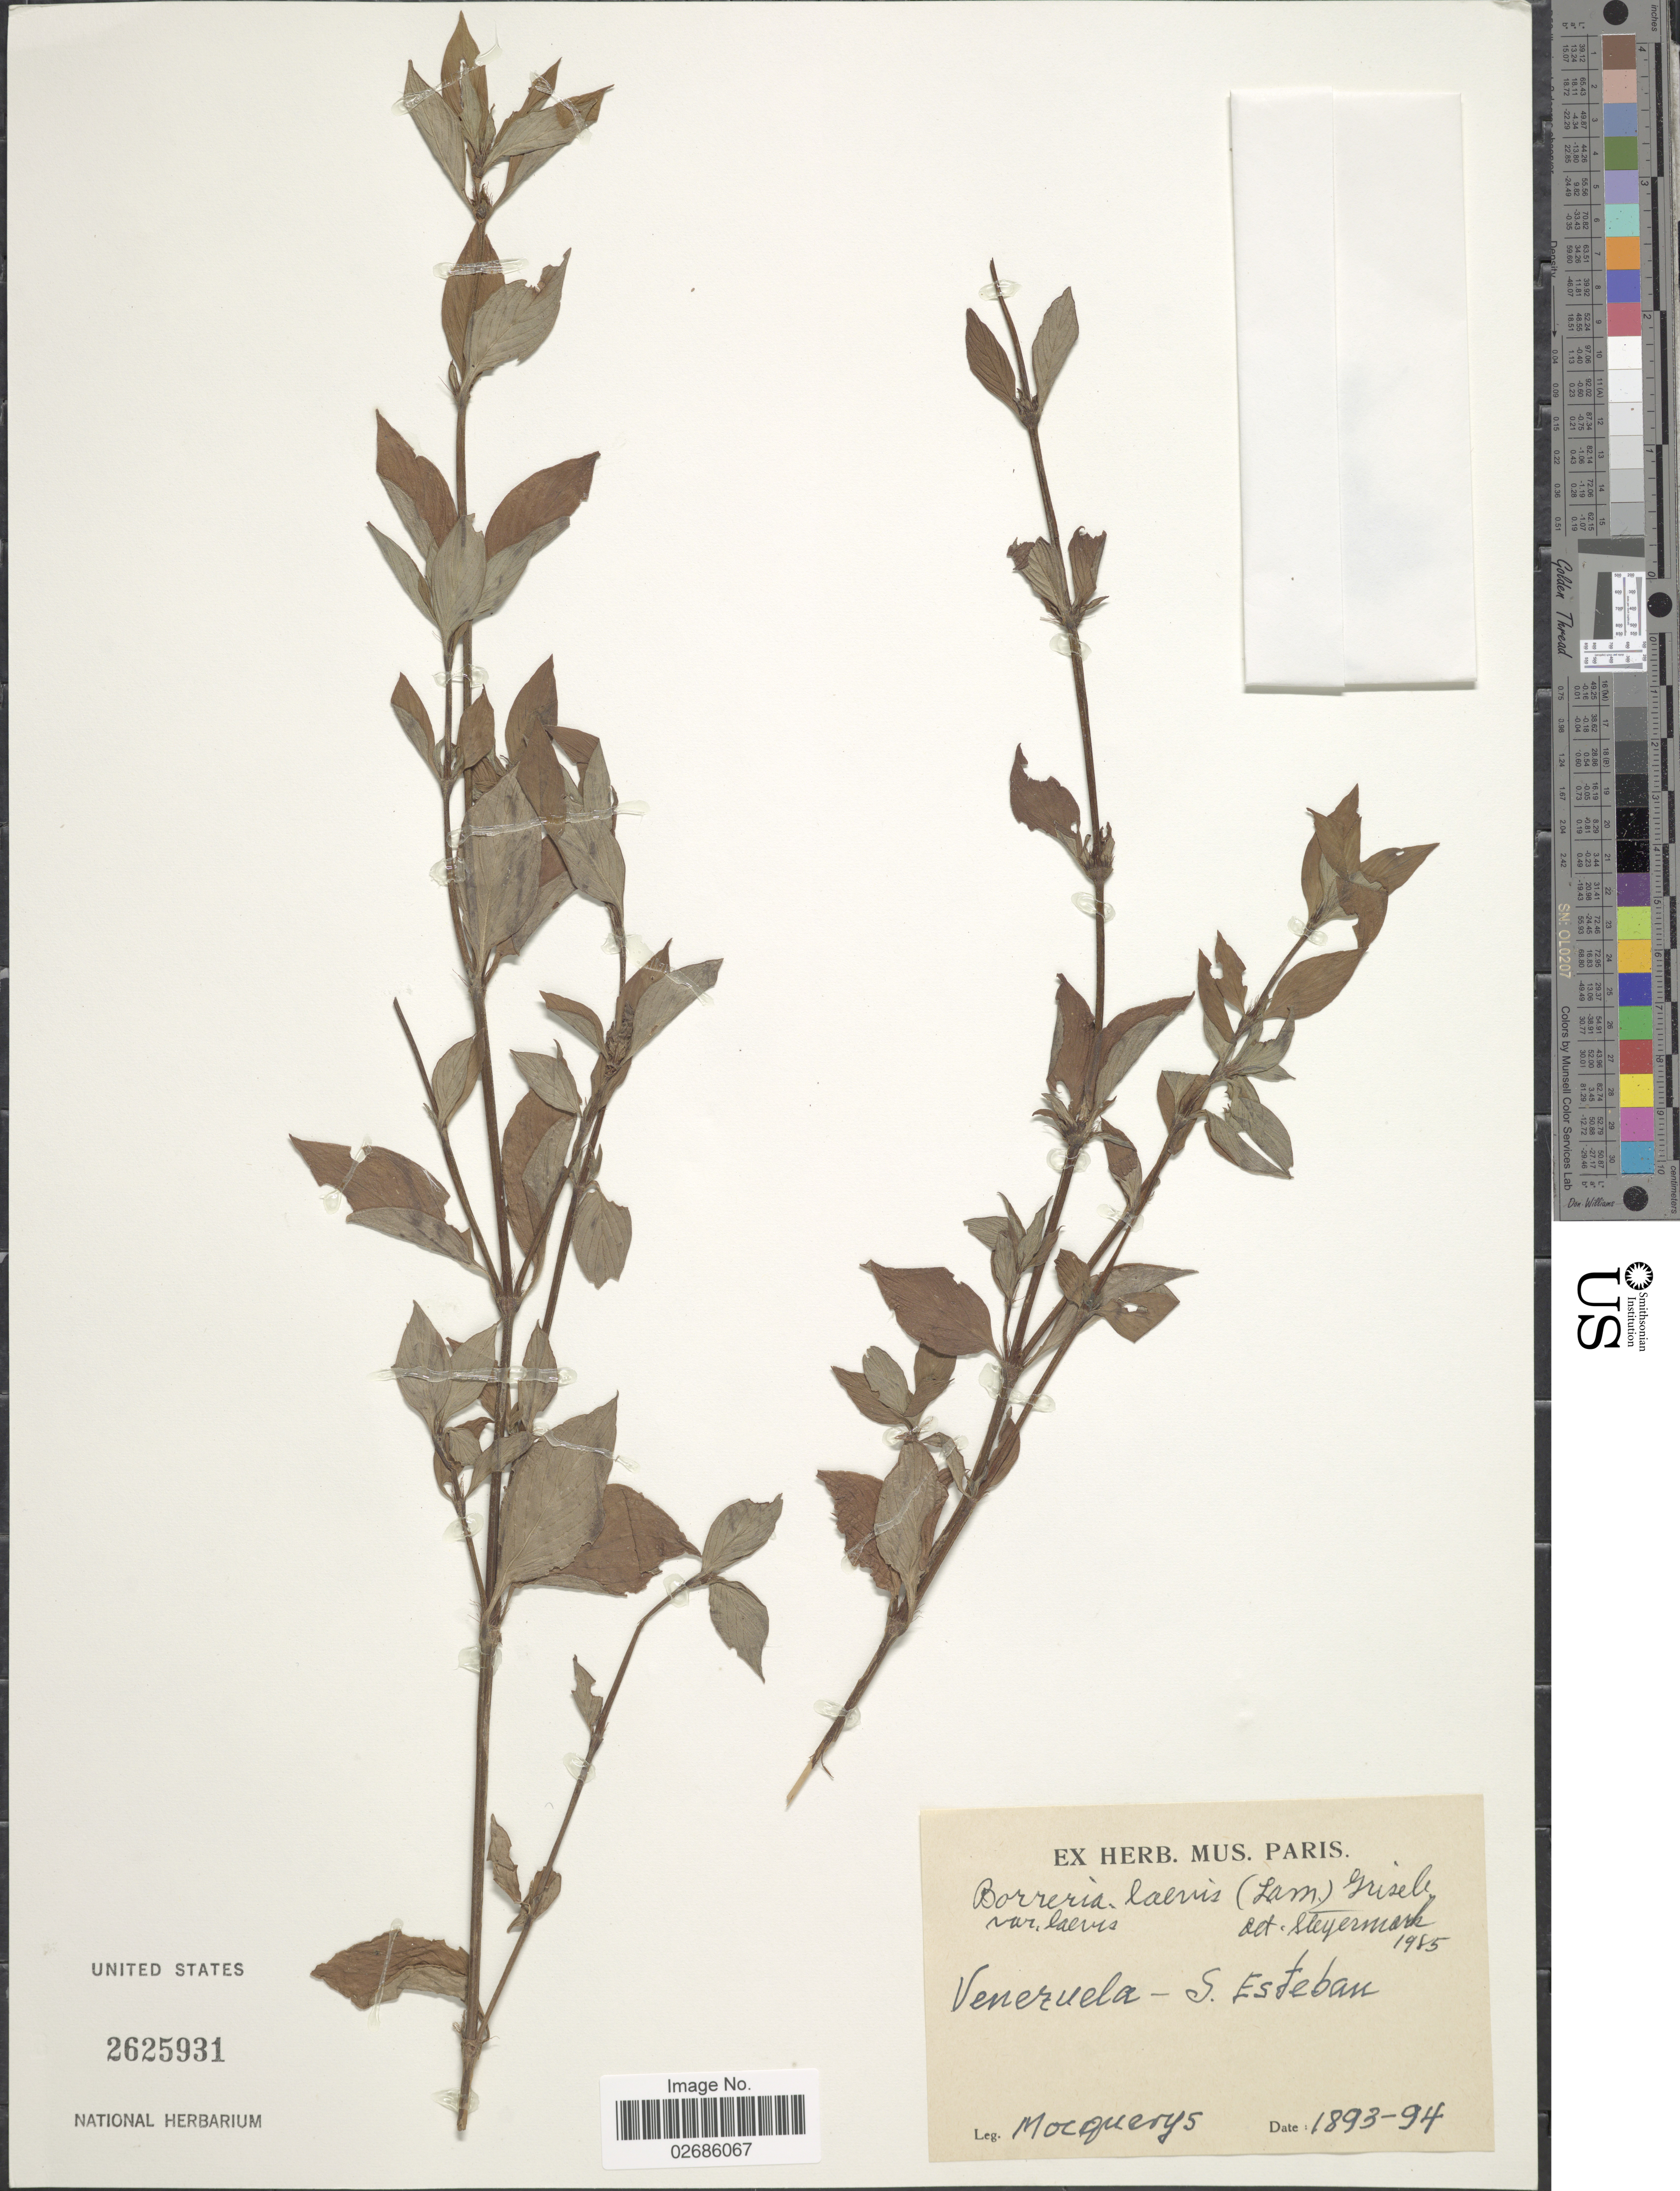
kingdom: Plantae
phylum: Tracheophyta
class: Magnoliopsida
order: Gentianales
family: Rubiaceae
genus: Borreria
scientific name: Borreria assurgens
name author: (Ruiz & Pav.) Griseb.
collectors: A. Mocquerys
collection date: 1893/1894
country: Venezuela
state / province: Carabobo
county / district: Puerto Cabello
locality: San Esteban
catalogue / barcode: US 2625931